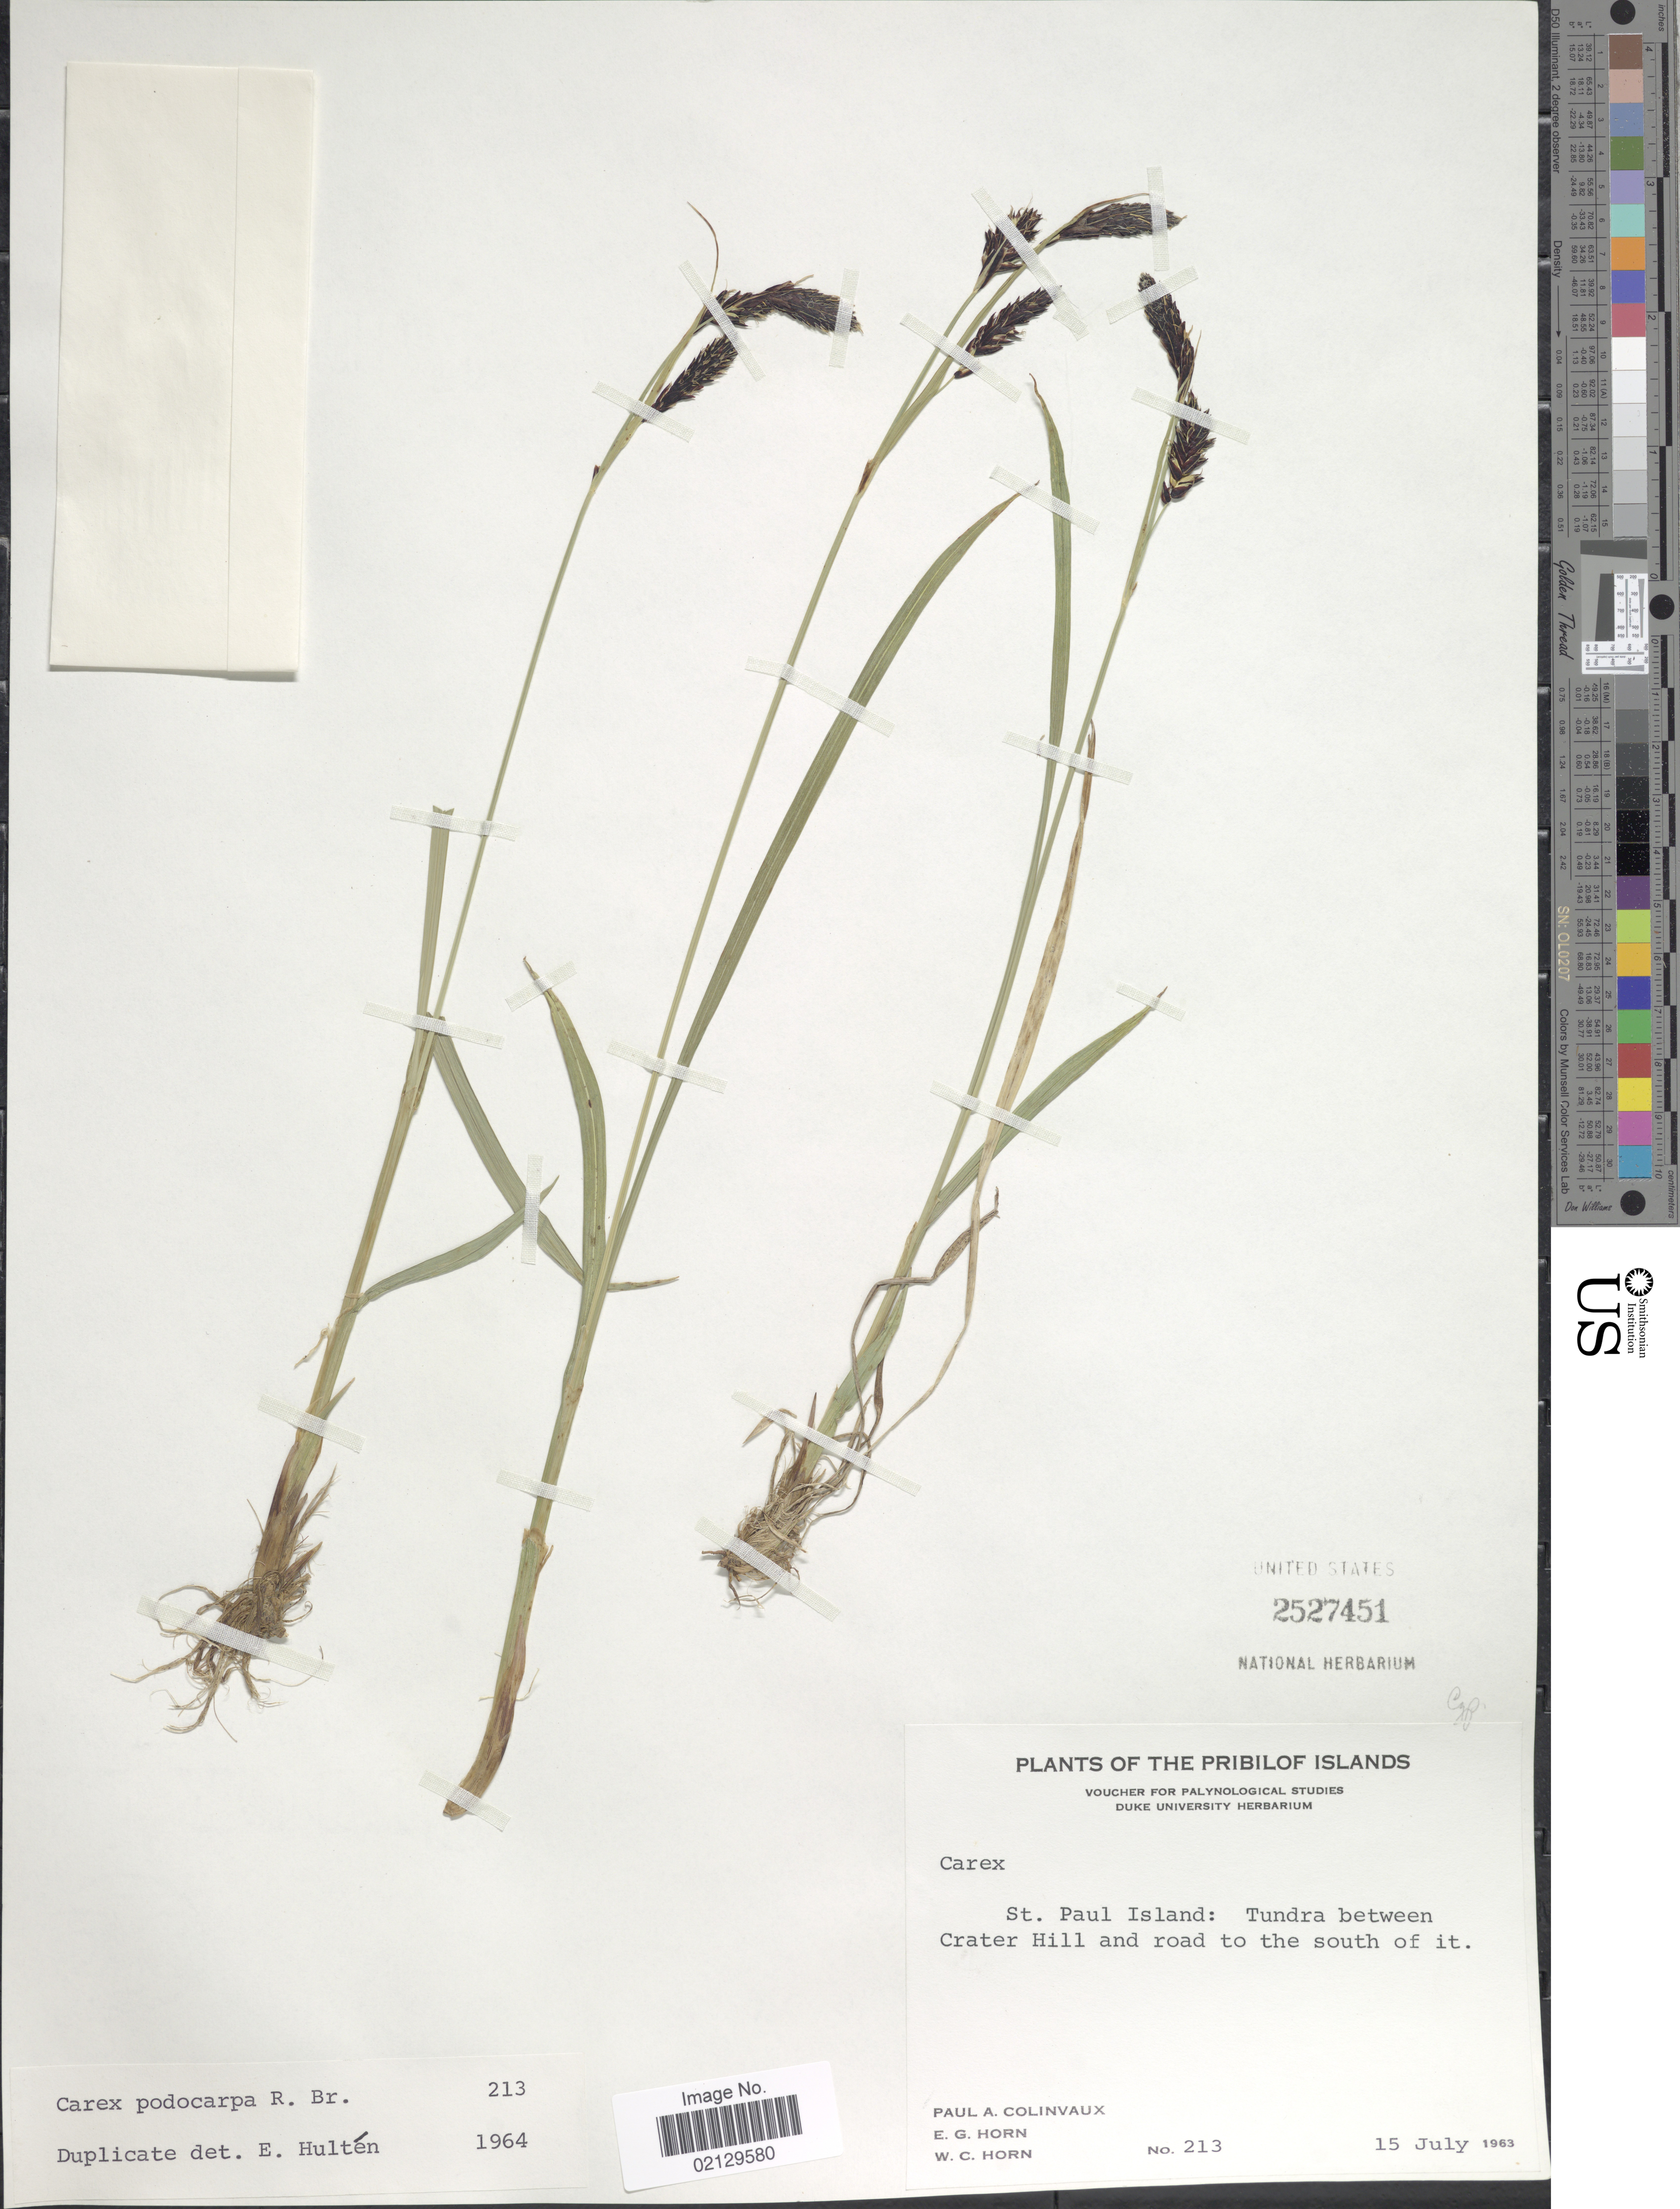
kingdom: Plantae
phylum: Tracheophyta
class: Liliopsida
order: Poales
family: Cyperaceae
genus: Carex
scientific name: Carex podocarpa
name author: R. Br.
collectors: P. Colinvaux, E. Horn & W. Horn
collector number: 213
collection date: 1963-07-15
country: United States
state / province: Alaska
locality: Pribilof Islands. St. Paul Island: Tundra between Crater Hill and road to the south of it.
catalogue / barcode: US 2527451